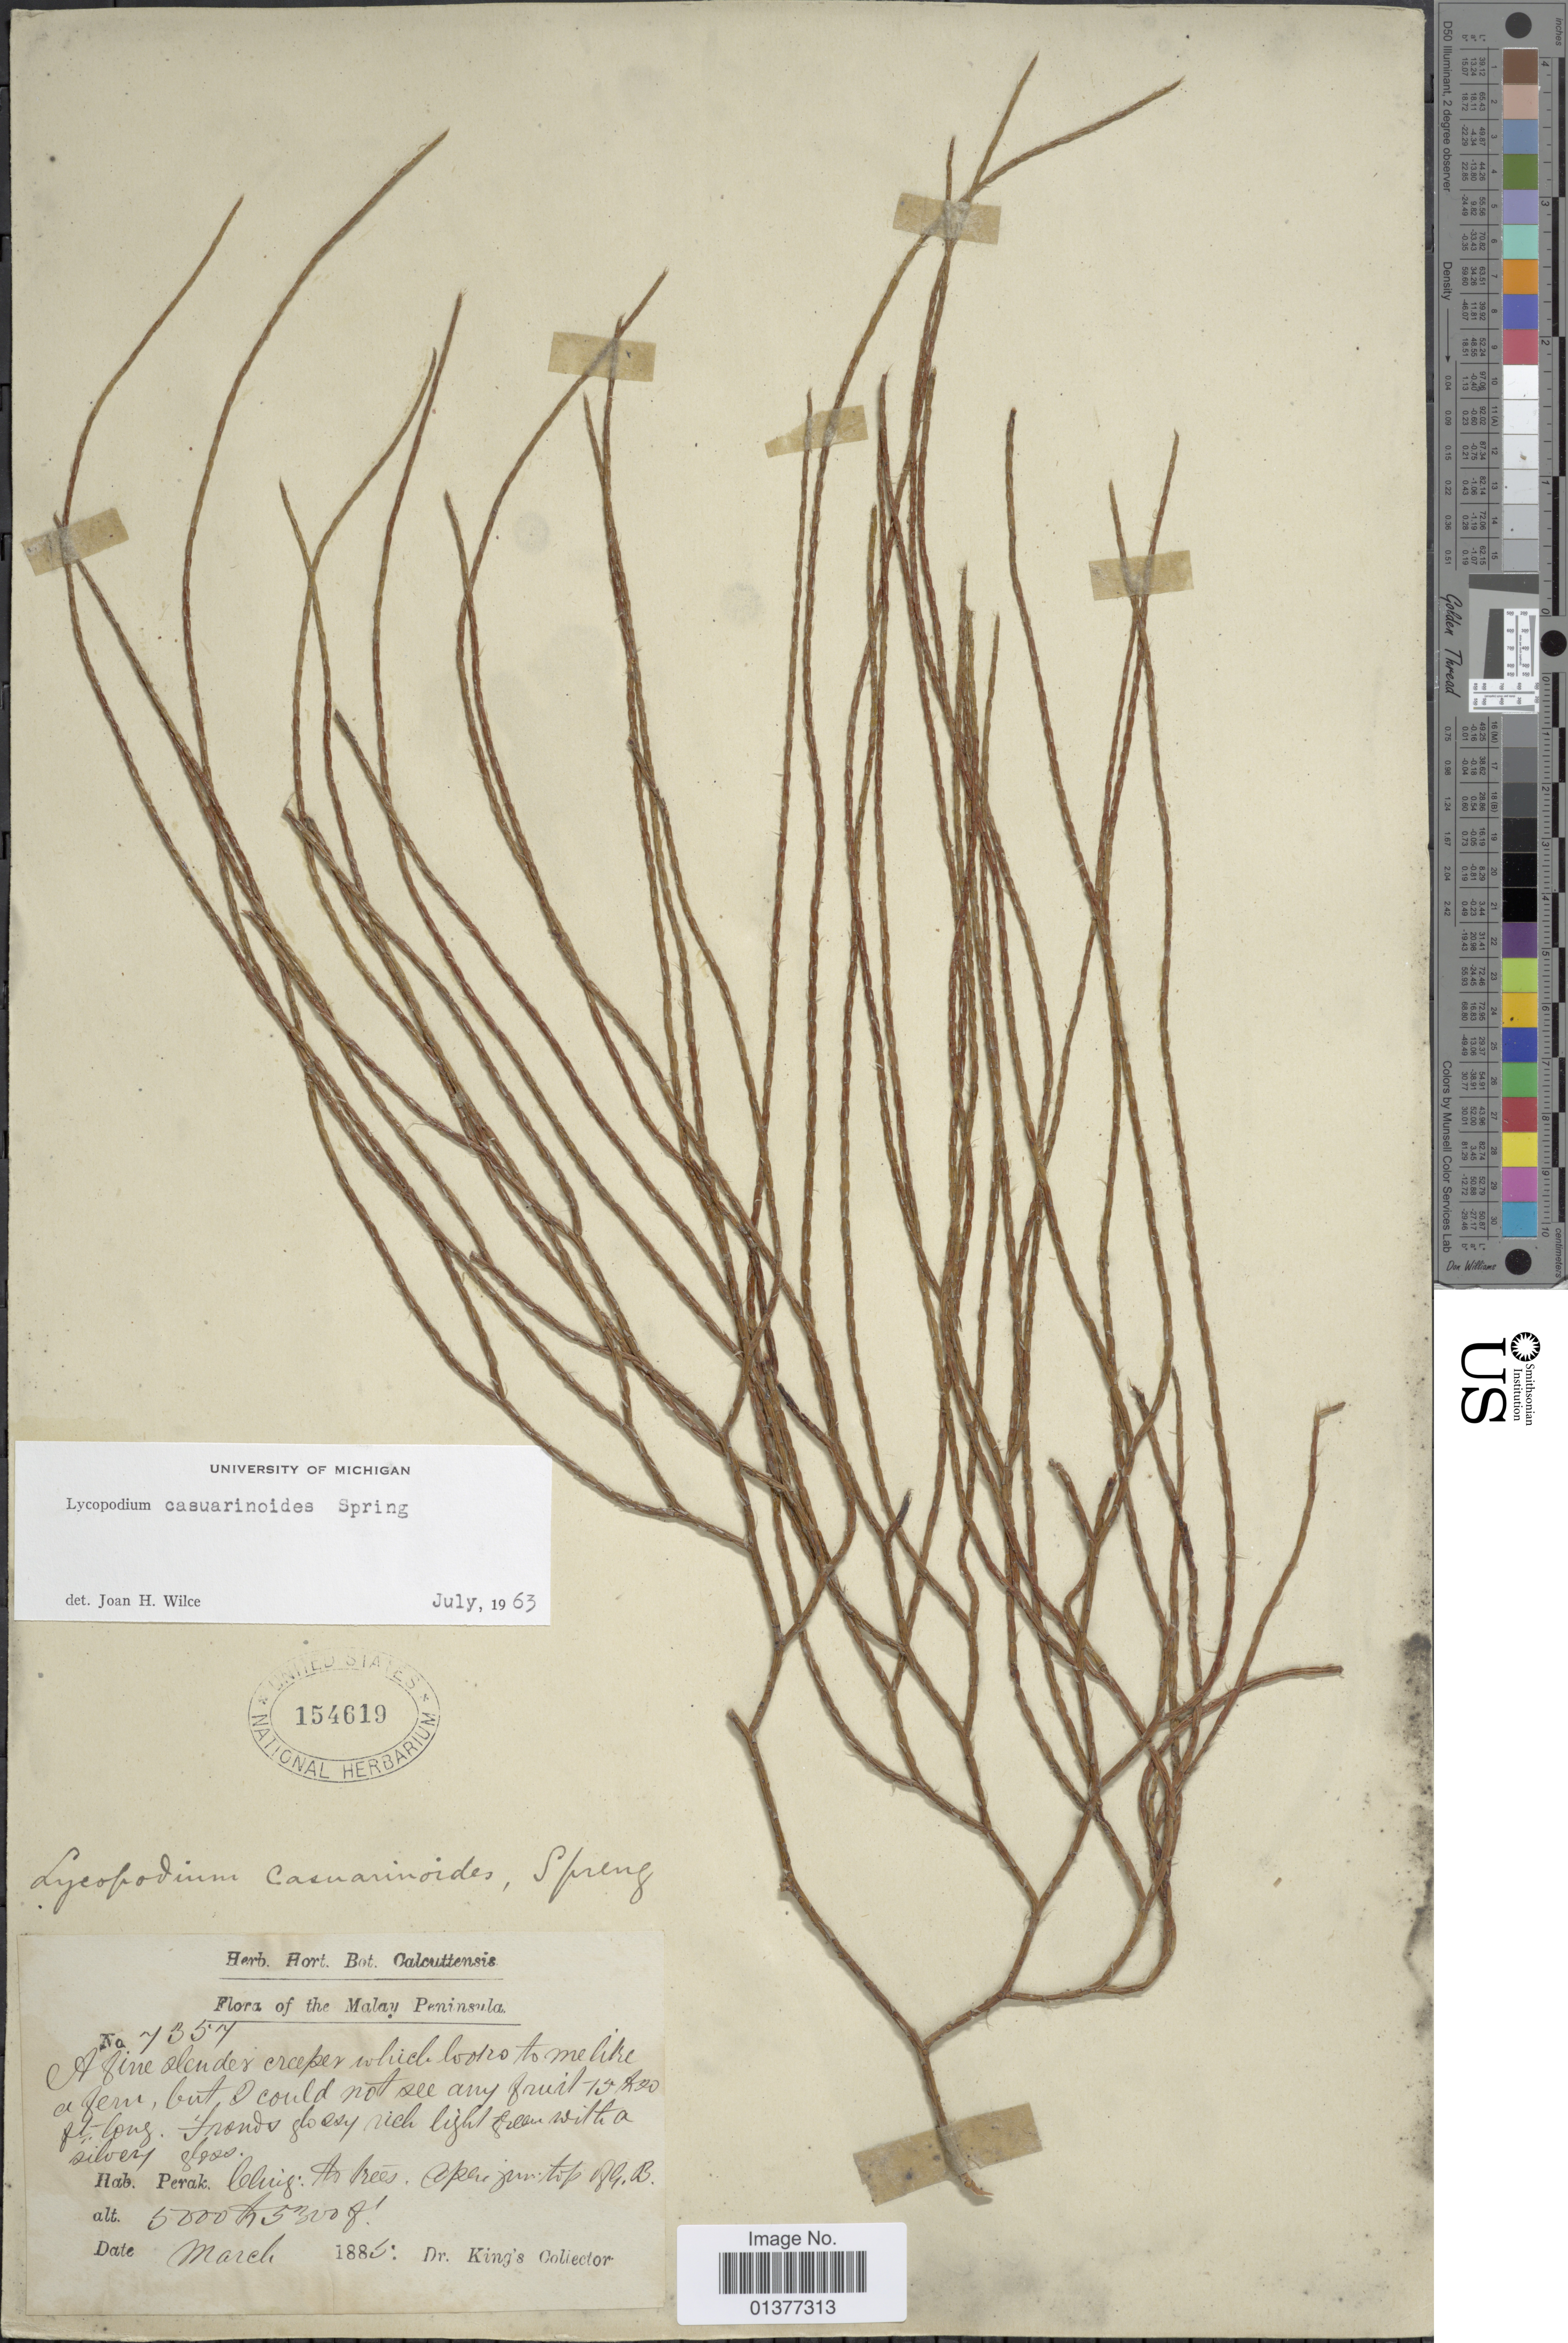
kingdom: Plantae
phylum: Tracheophyta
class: Lycopodiopsida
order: Lycopodiales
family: Lycopodiaceae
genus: Lycopodiastrum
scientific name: Lycopodiastrum casuarinoides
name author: (Spring) Holub ex R.D. Dixit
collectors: Dr. King's collector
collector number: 7357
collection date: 1886-03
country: Malaysia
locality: Cluig [interpreted]: in trees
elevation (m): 1524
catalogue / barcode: US 154619